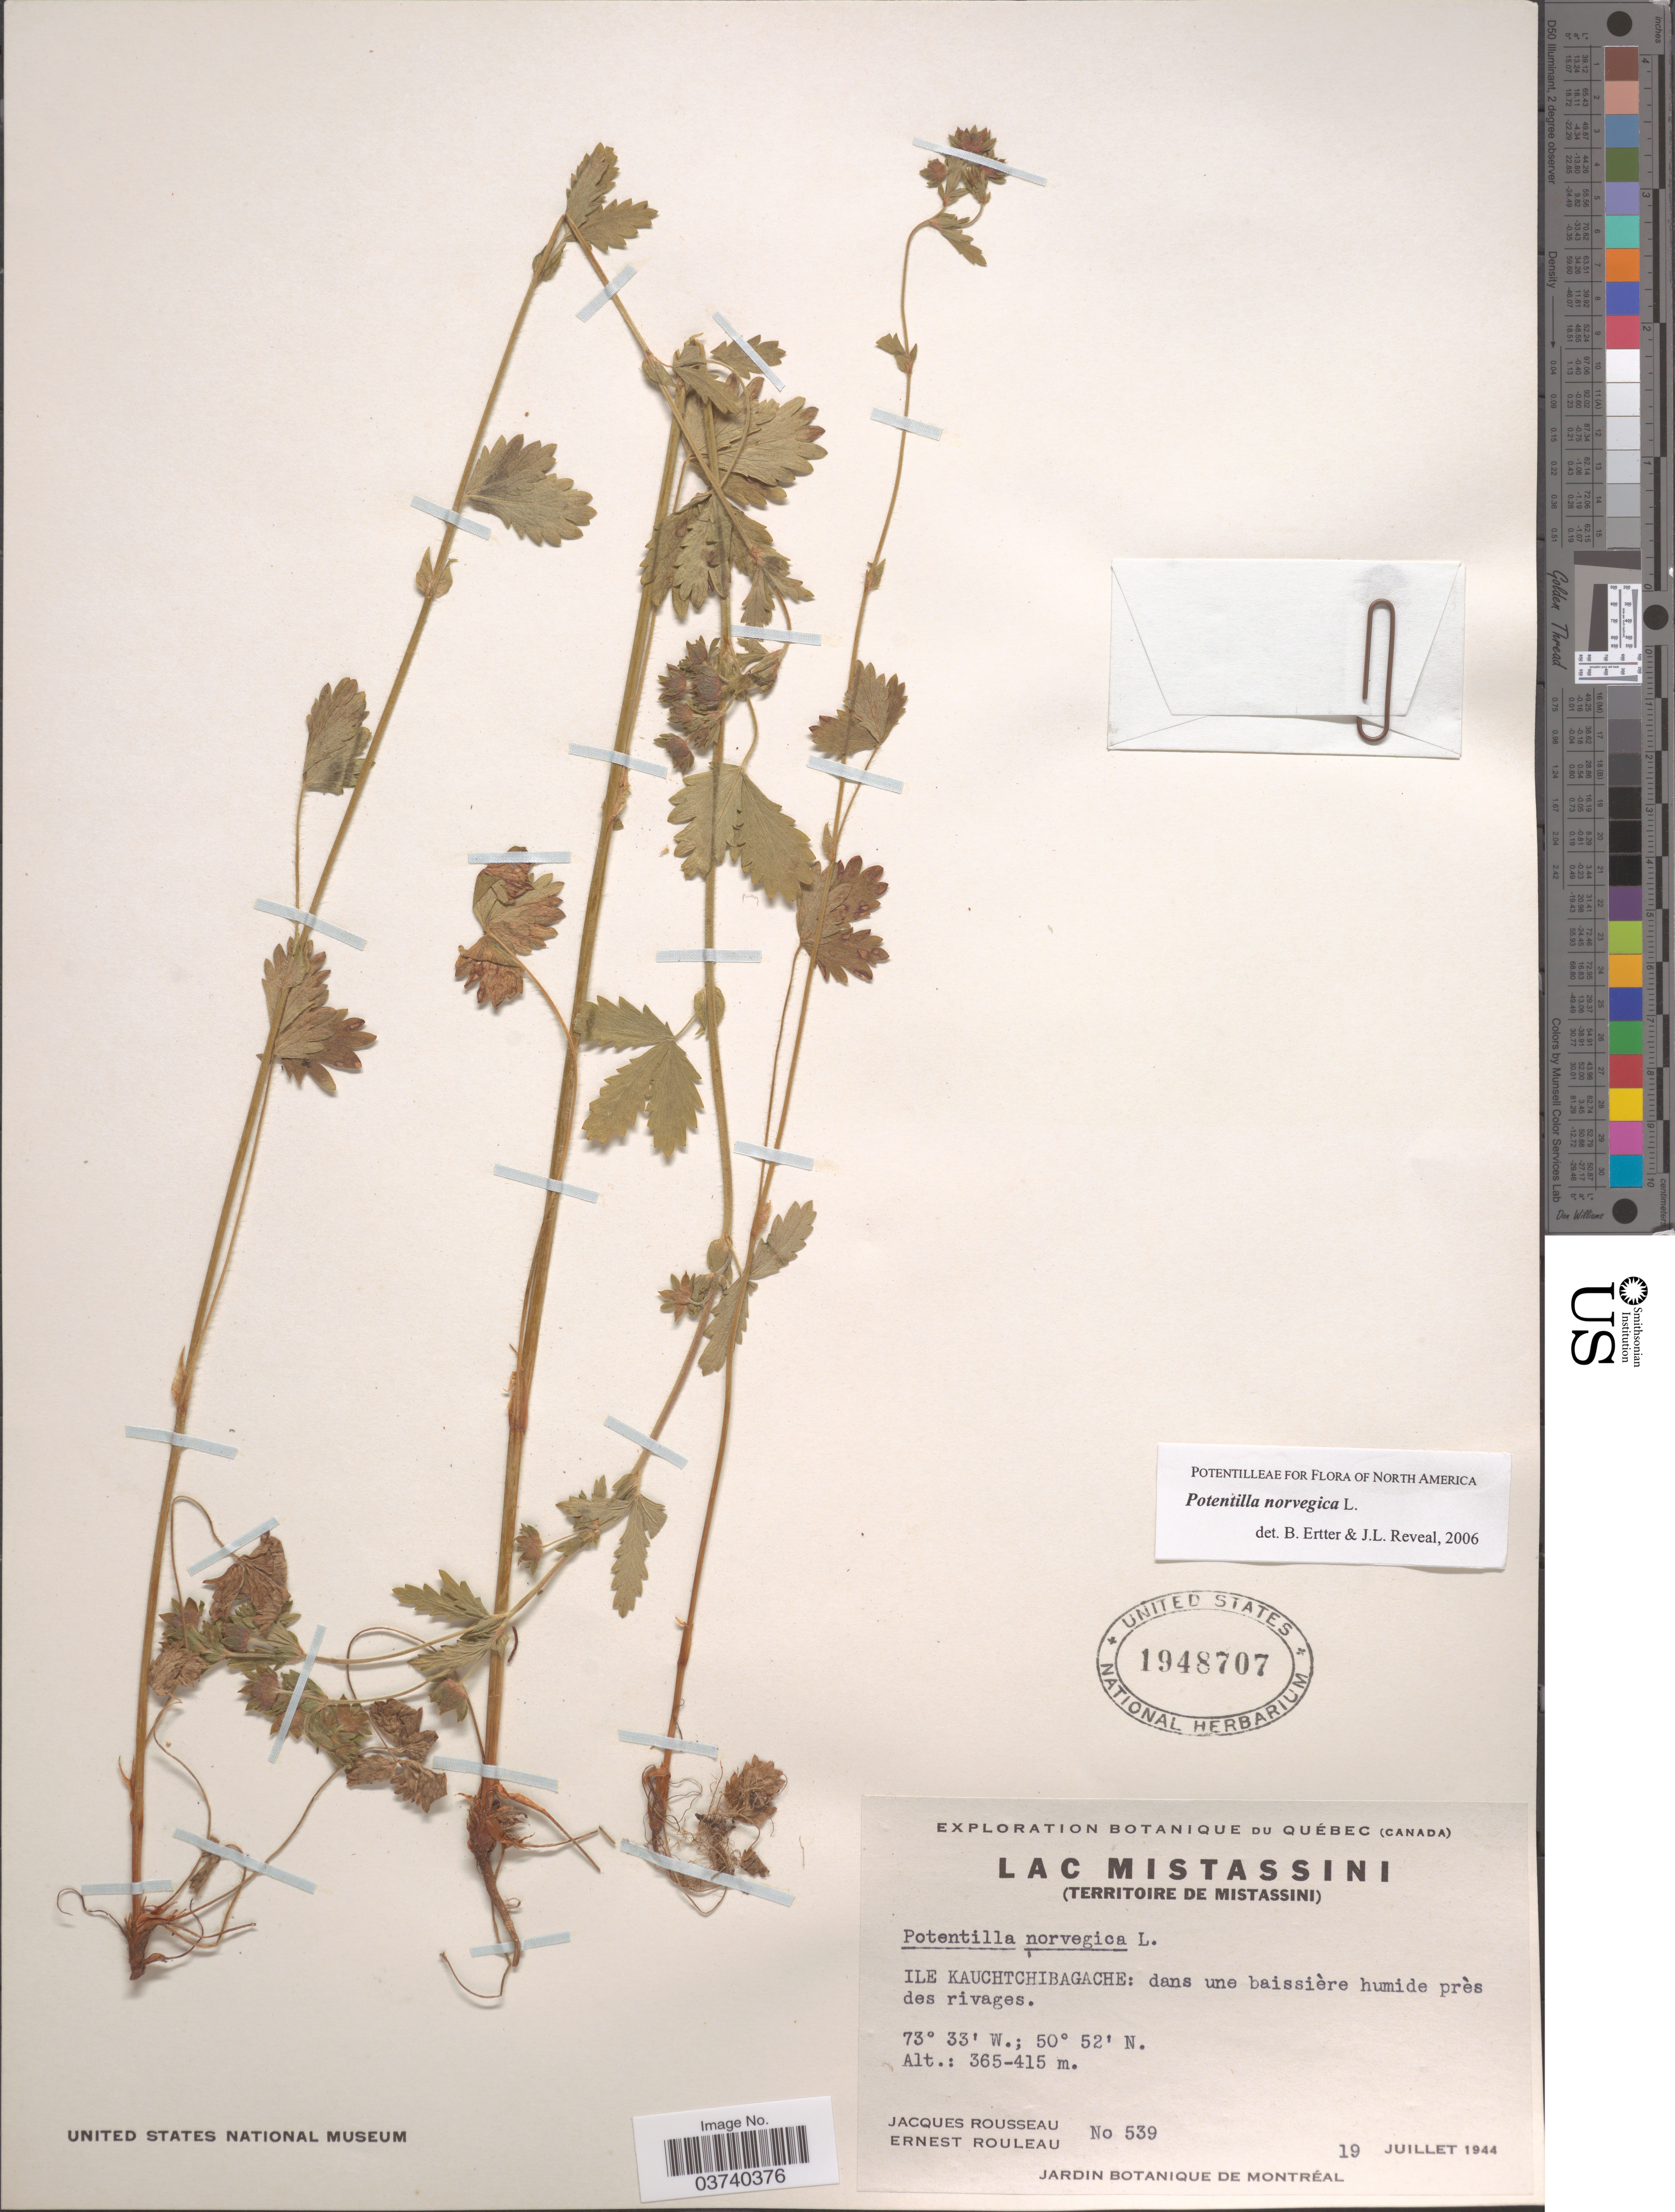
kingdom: Plantae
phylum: Tracheophyta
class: Magnoliopsida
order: Rosales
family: Rosaceae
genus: Potentilla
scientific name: Potentilla norvegica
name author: L.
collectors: J. Rousseau & E. Rouleau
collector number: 539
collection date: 1944-07-19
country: Canada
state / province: Quebec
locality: Lac Mistassini. (Territoire de Mistassini). Ile Kauchtchibagache.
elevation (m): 365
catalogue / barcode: US 1948707